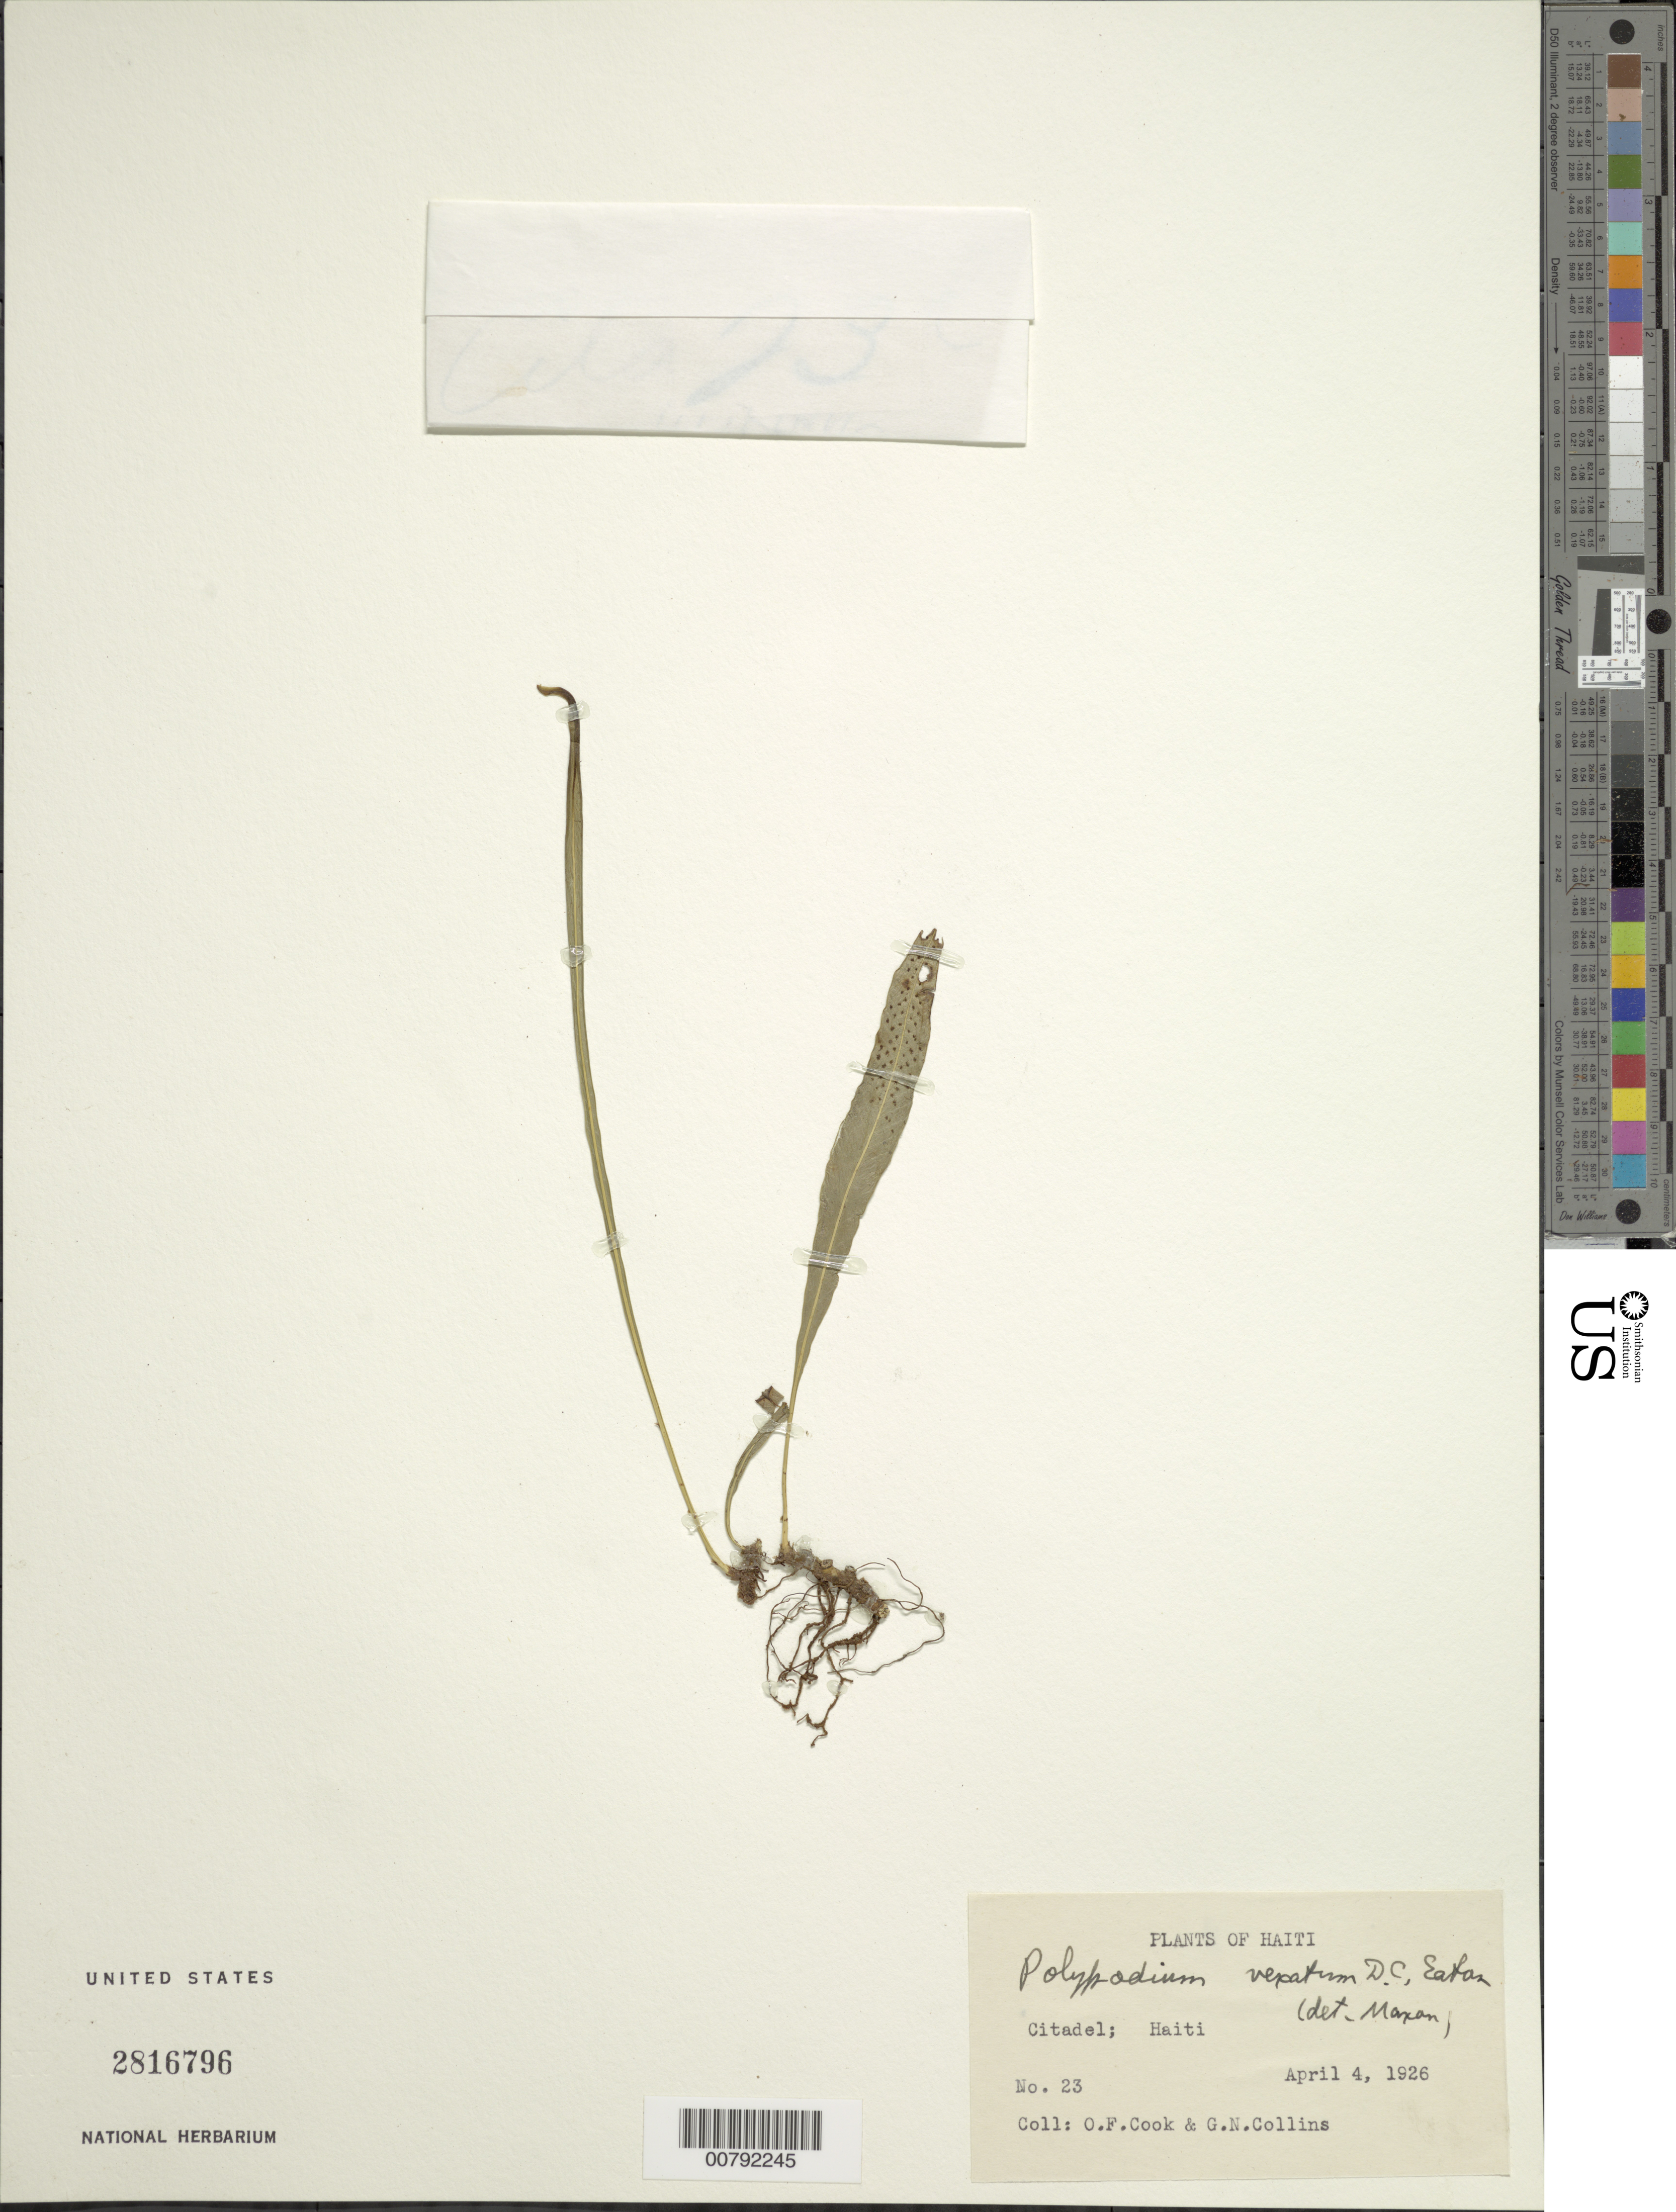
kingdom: Plantae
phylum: Tracheophyta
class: Polypodiopsida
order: Polypodiales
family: Polypodiaceae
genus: Campyloneurum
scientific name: Campyloneurum vexatum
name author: Ching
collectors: O. F. Cook & G. Collins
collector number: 23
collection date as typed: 04 Apr 1926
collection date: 1926-04-04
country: Haiti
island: Hispaniola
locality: Citadel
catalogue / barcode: US 2816796